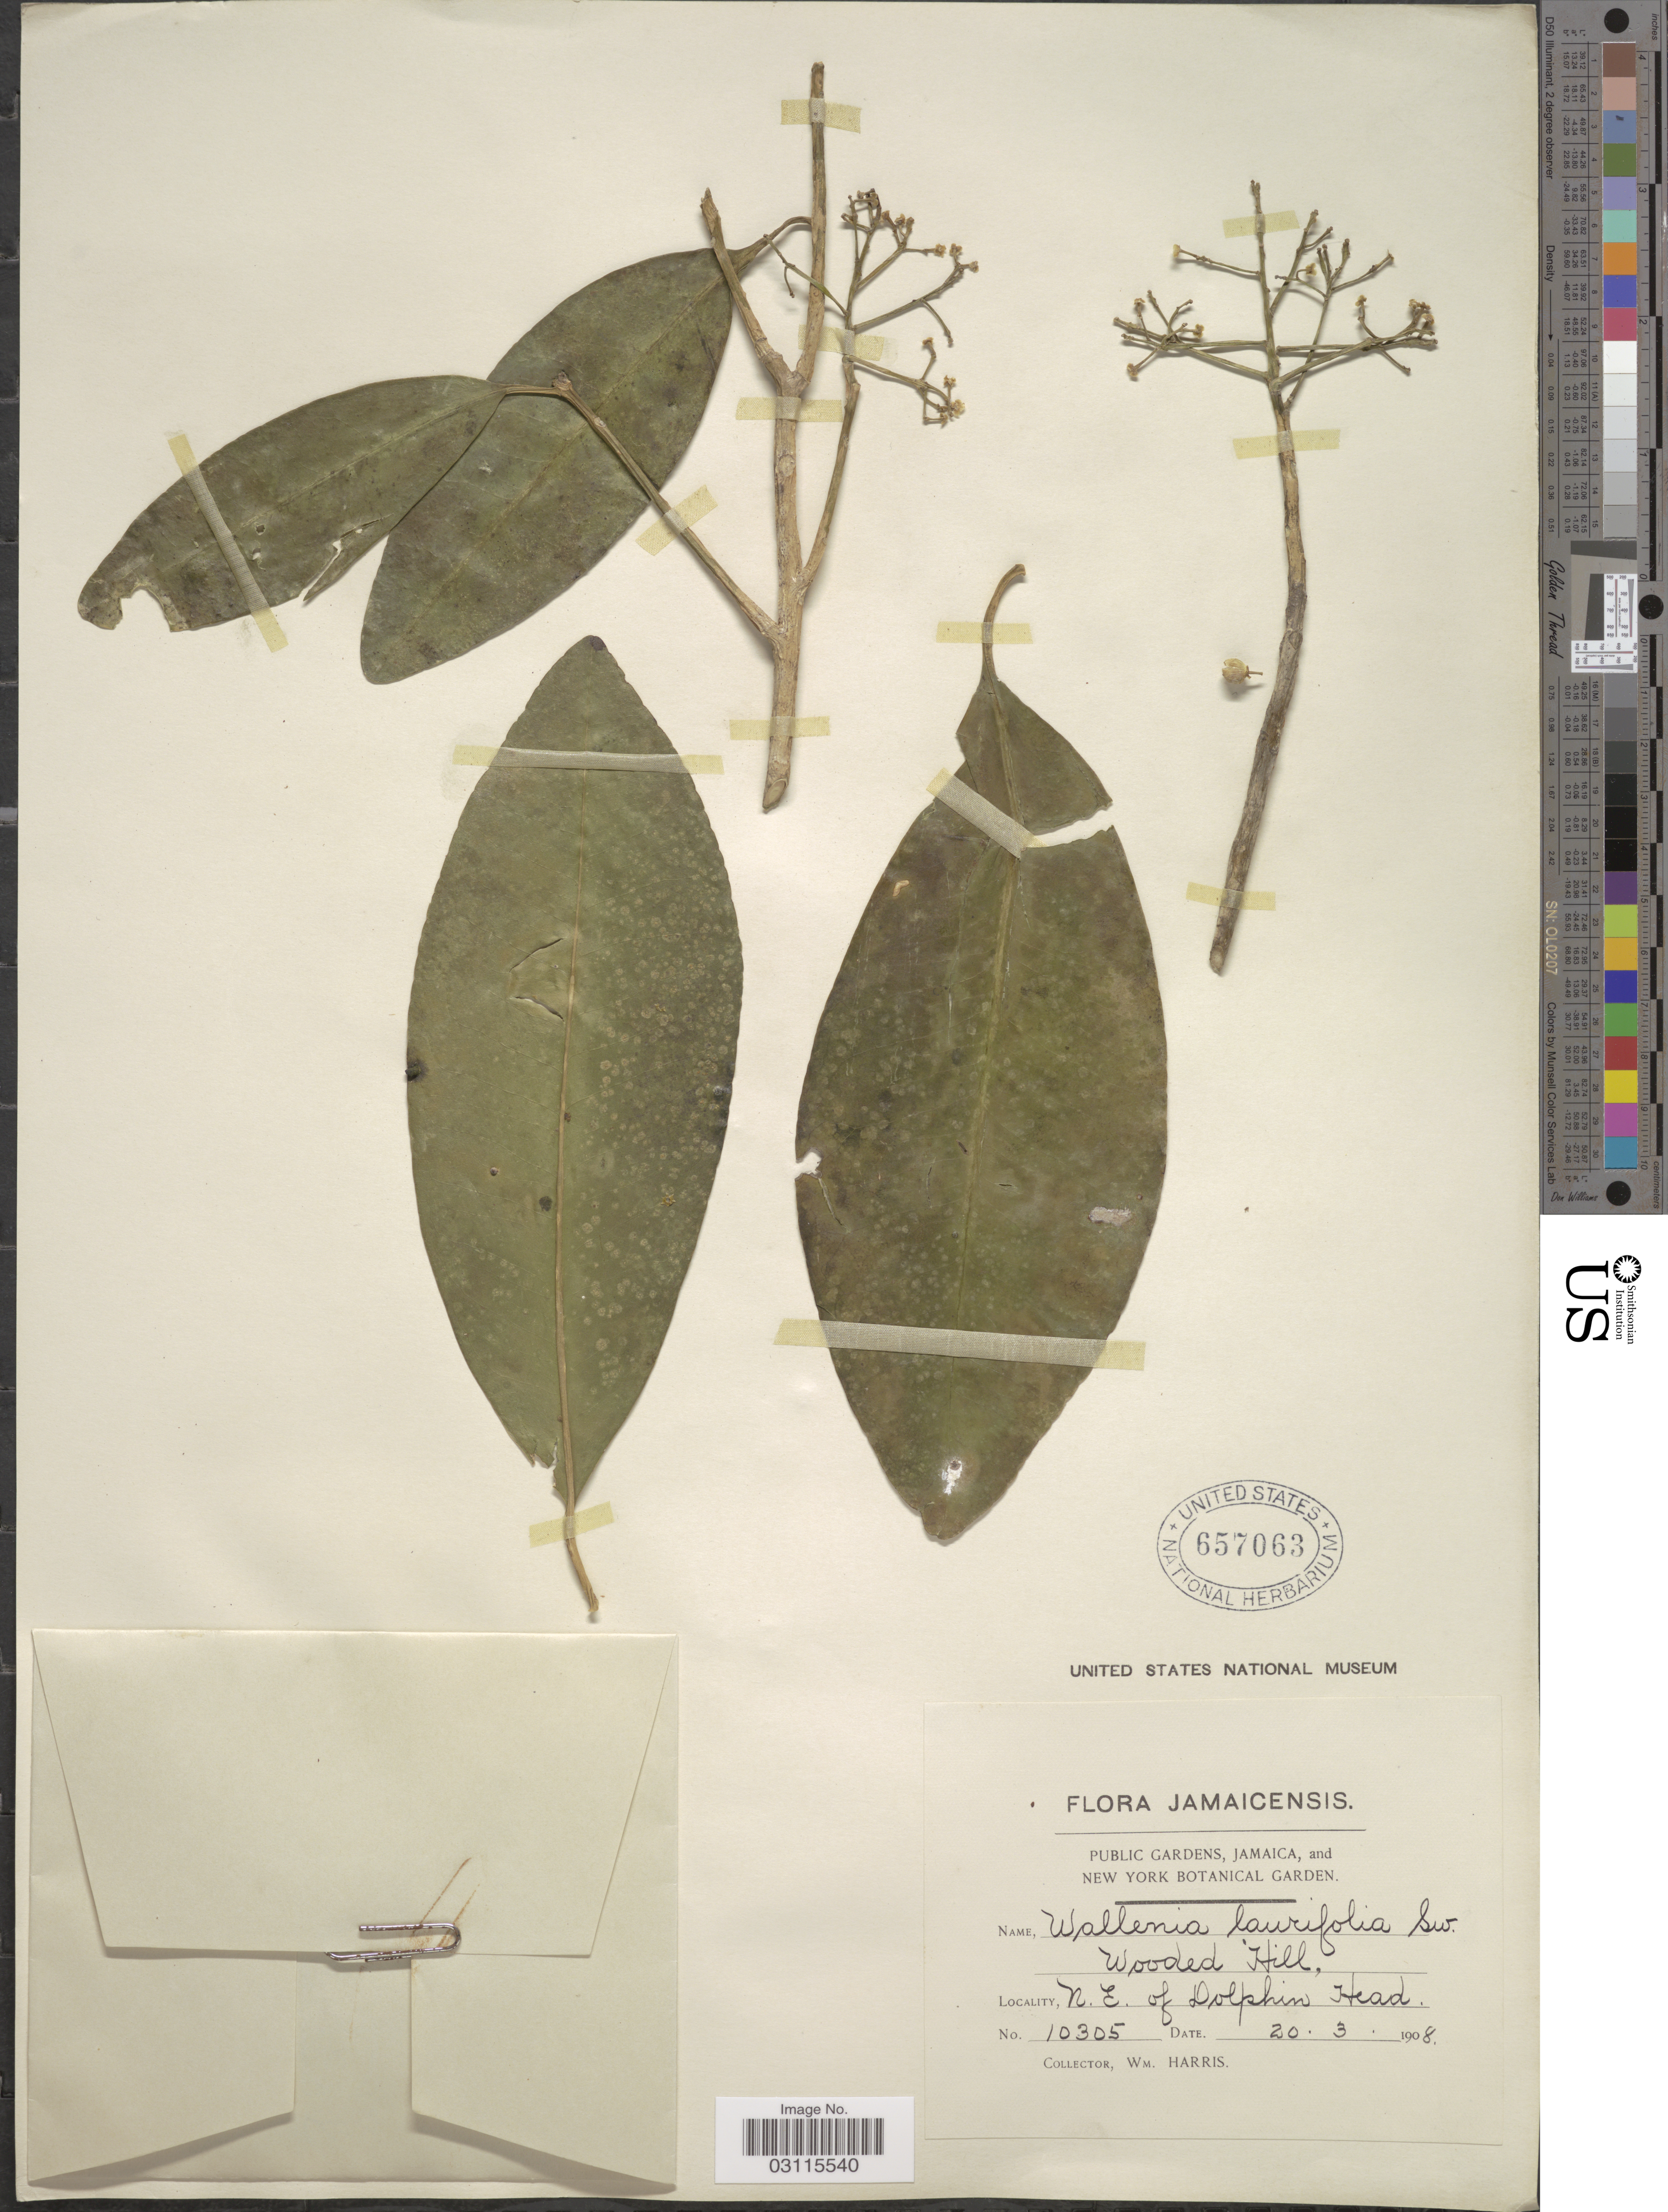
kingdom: Plantae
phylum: Tracheophyta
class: Magnoliopsida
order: Ericales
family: Primulaceae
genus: Wallenia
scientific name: Wallenia laurifolia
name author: Sw.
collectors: W. H. Harris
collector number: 10305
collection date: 1908-03-20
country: Jamaica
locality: Wooded Hill, N. E. of Dolphin Head.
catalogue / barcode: US 657063